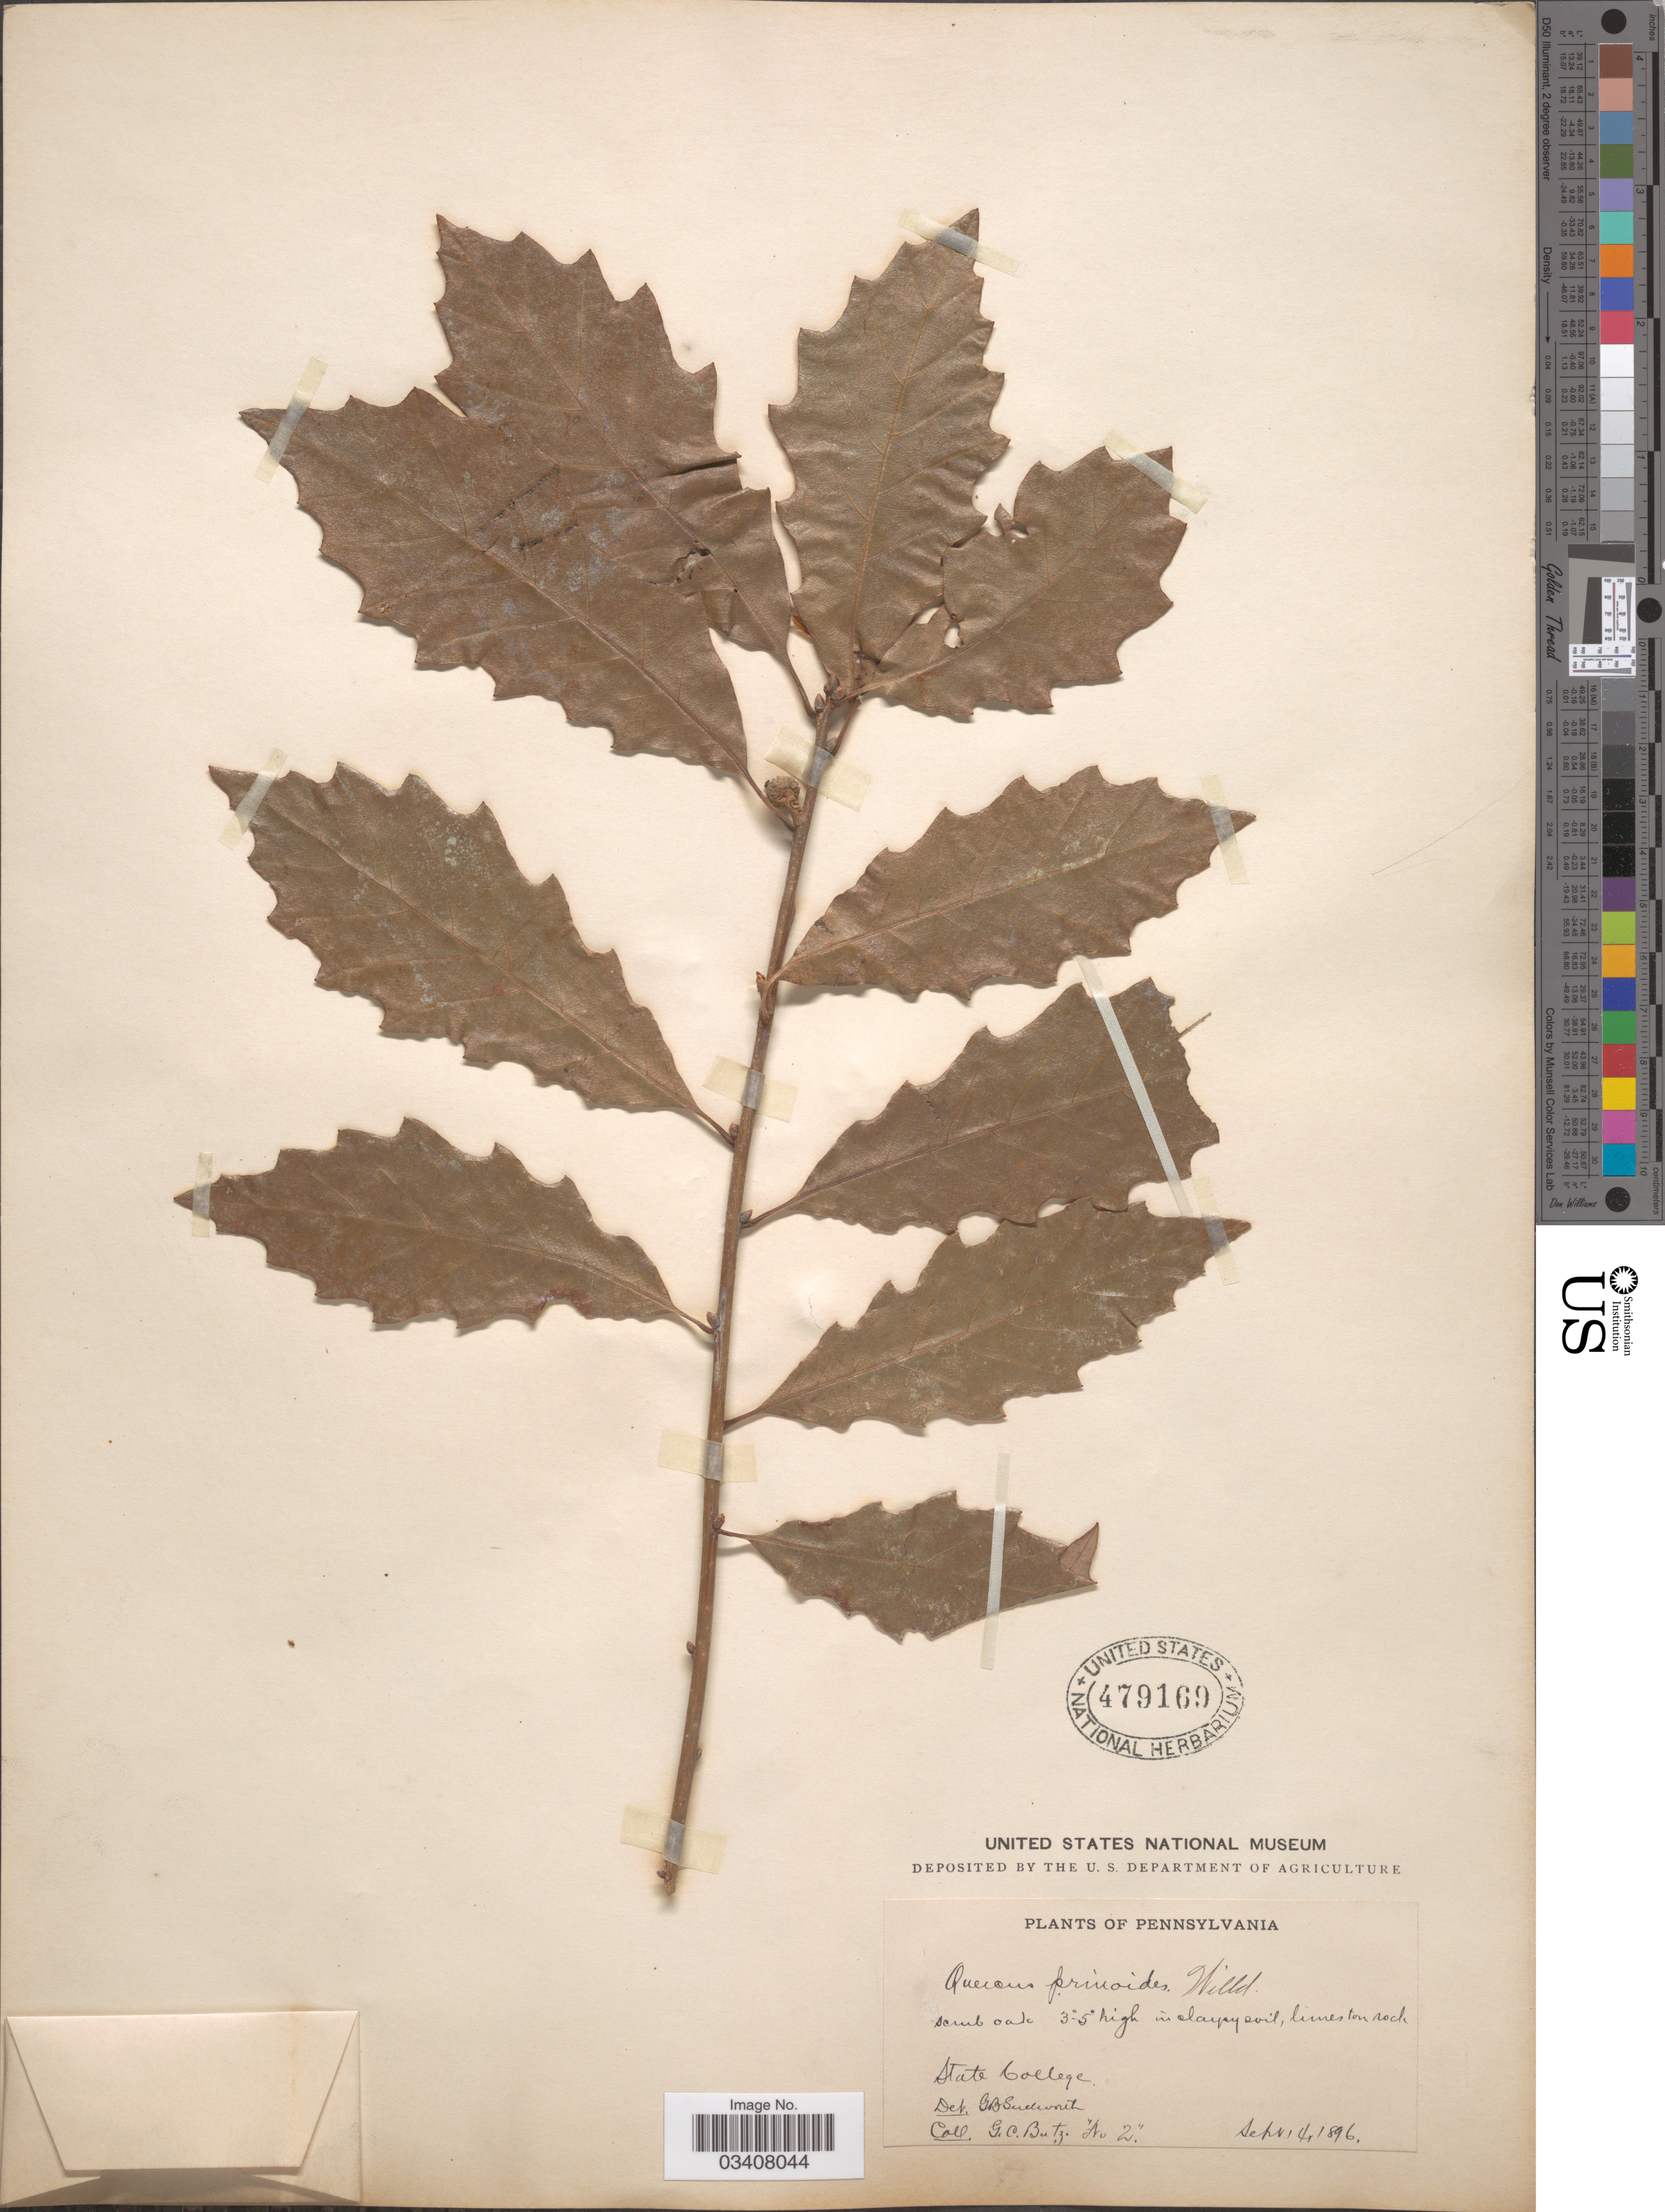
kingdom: Plantae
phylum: Tracheophyta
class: Magnoliopsida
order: Fagales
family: Fagaceae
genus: Quercus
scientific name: Quercus prinoides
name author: Willd.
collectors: G. Butz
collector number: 2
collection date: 1896-09-14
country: United States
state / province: Pennsylvania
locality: State College.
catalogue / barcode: US 479169